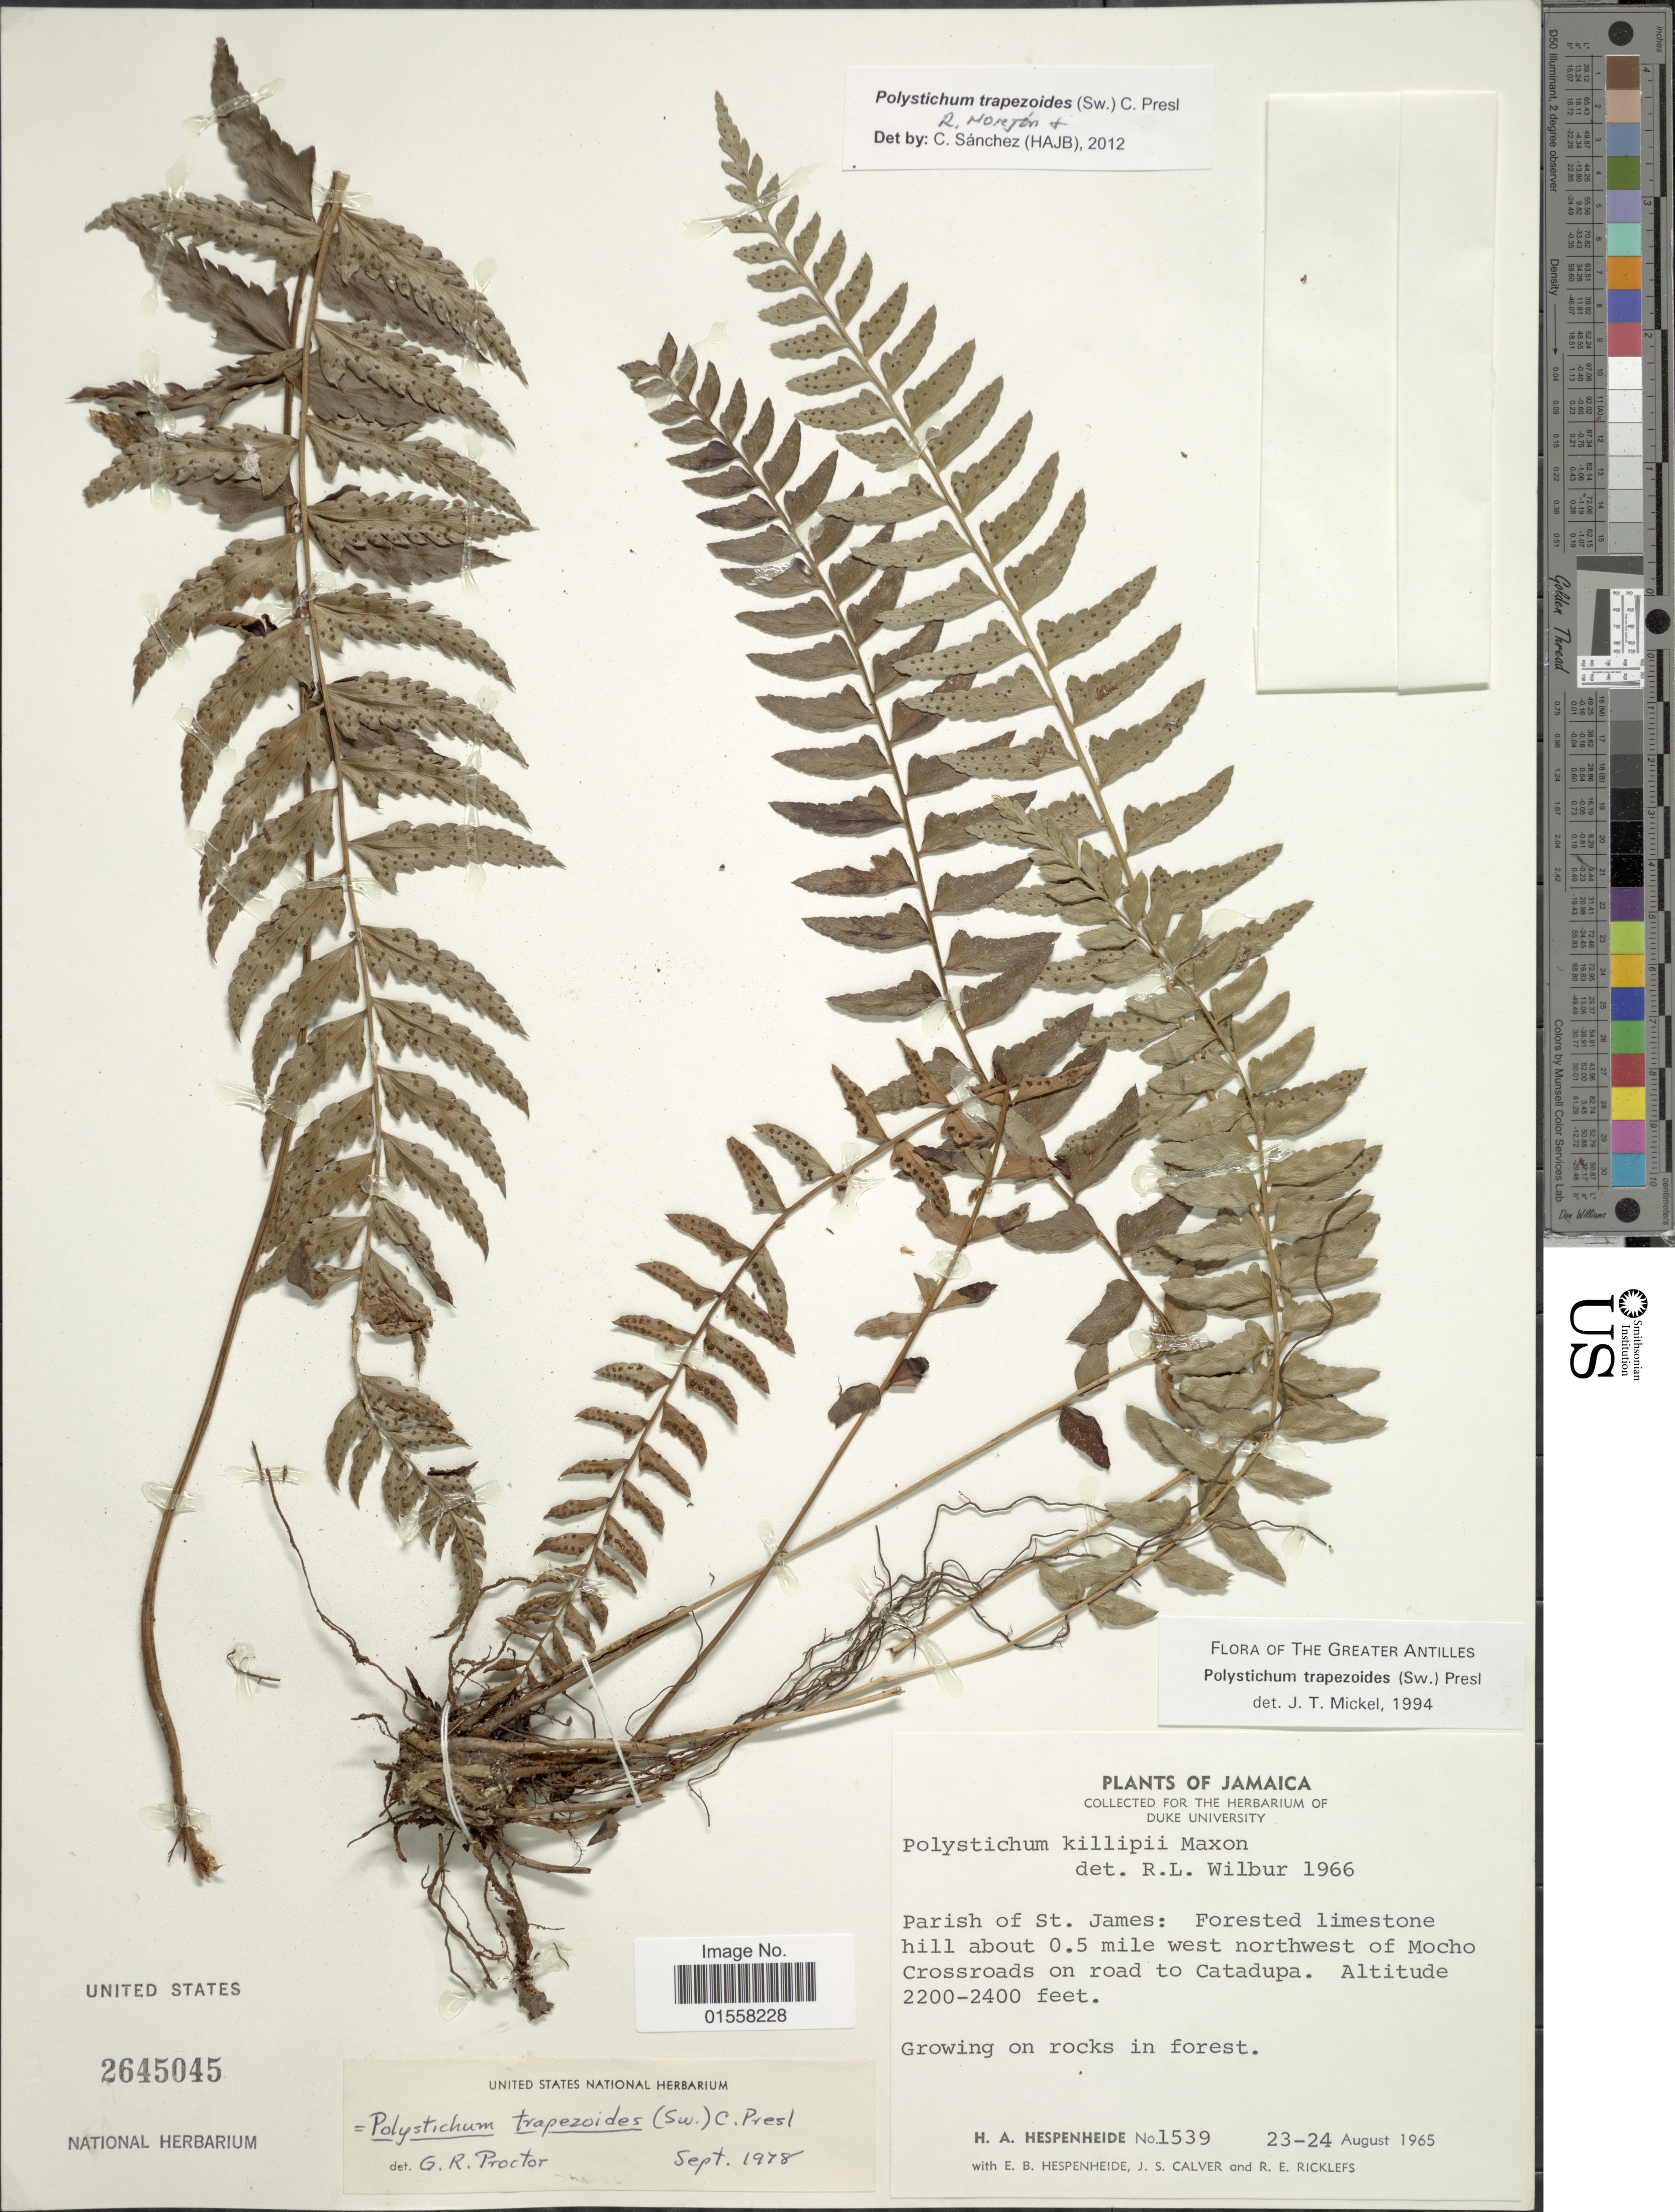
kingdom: Plantae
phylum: Tracheophyta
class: Polypodiopsida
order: Polypodiales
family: Dryopteridaceae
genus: Polystichum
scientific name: Polystichum trapezoides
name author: (Sw.) C. Presl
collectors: H. Hespendheide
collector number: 1539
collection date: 1965-08-23/1965-08-24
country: Jamaica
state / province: Saint James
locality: Jamaica, Parish of St. James: Forested limestone hill about 0.5 mile west northwest of Mocho Crossroads on road to Catadupa.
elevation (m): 671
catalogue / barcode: US 2645045